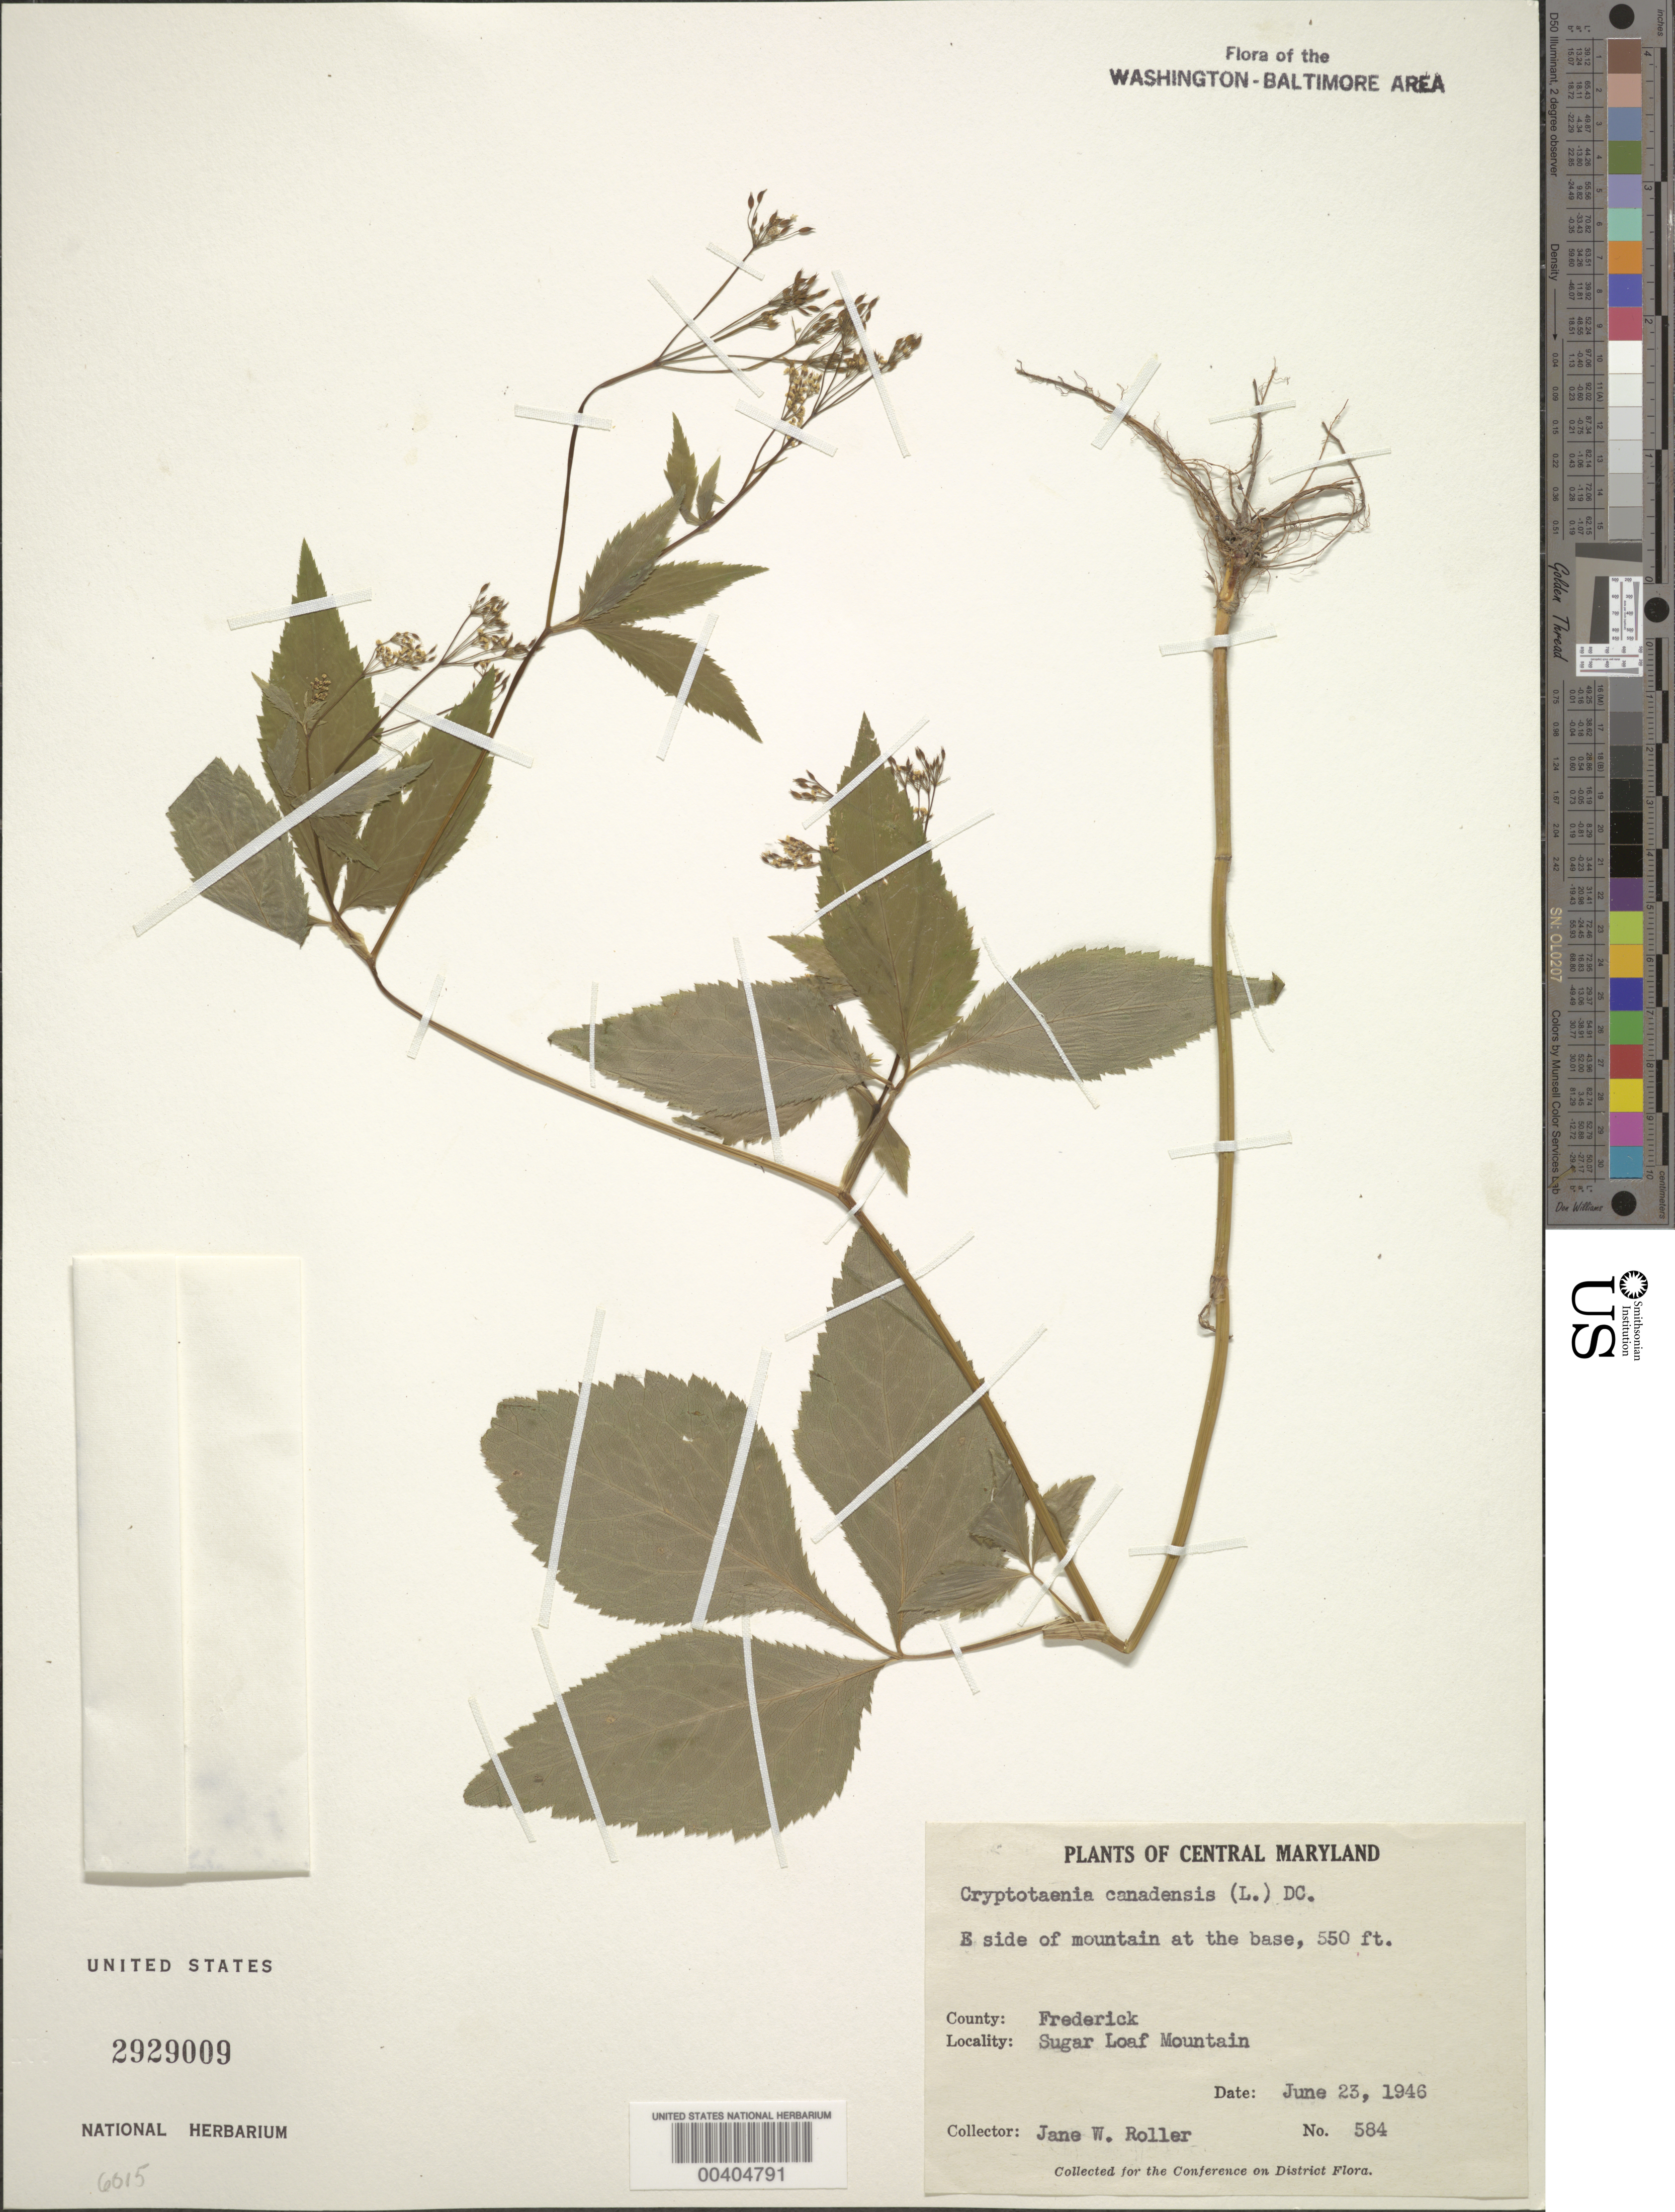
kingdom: Plantae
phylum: Tracheophyta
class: Magnoliopsida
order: Apiales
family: Apiaceae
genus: Cryptotaenia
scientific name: Cryptotaenia canadensis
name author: (L.) DC.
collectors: J. W. Roller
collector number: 584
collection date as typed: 23 Jun 1946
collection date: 1946-06-23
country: United States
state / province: Maryland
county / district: Frederick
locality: Sugar Loaf Mountain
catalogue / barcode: US 2929009